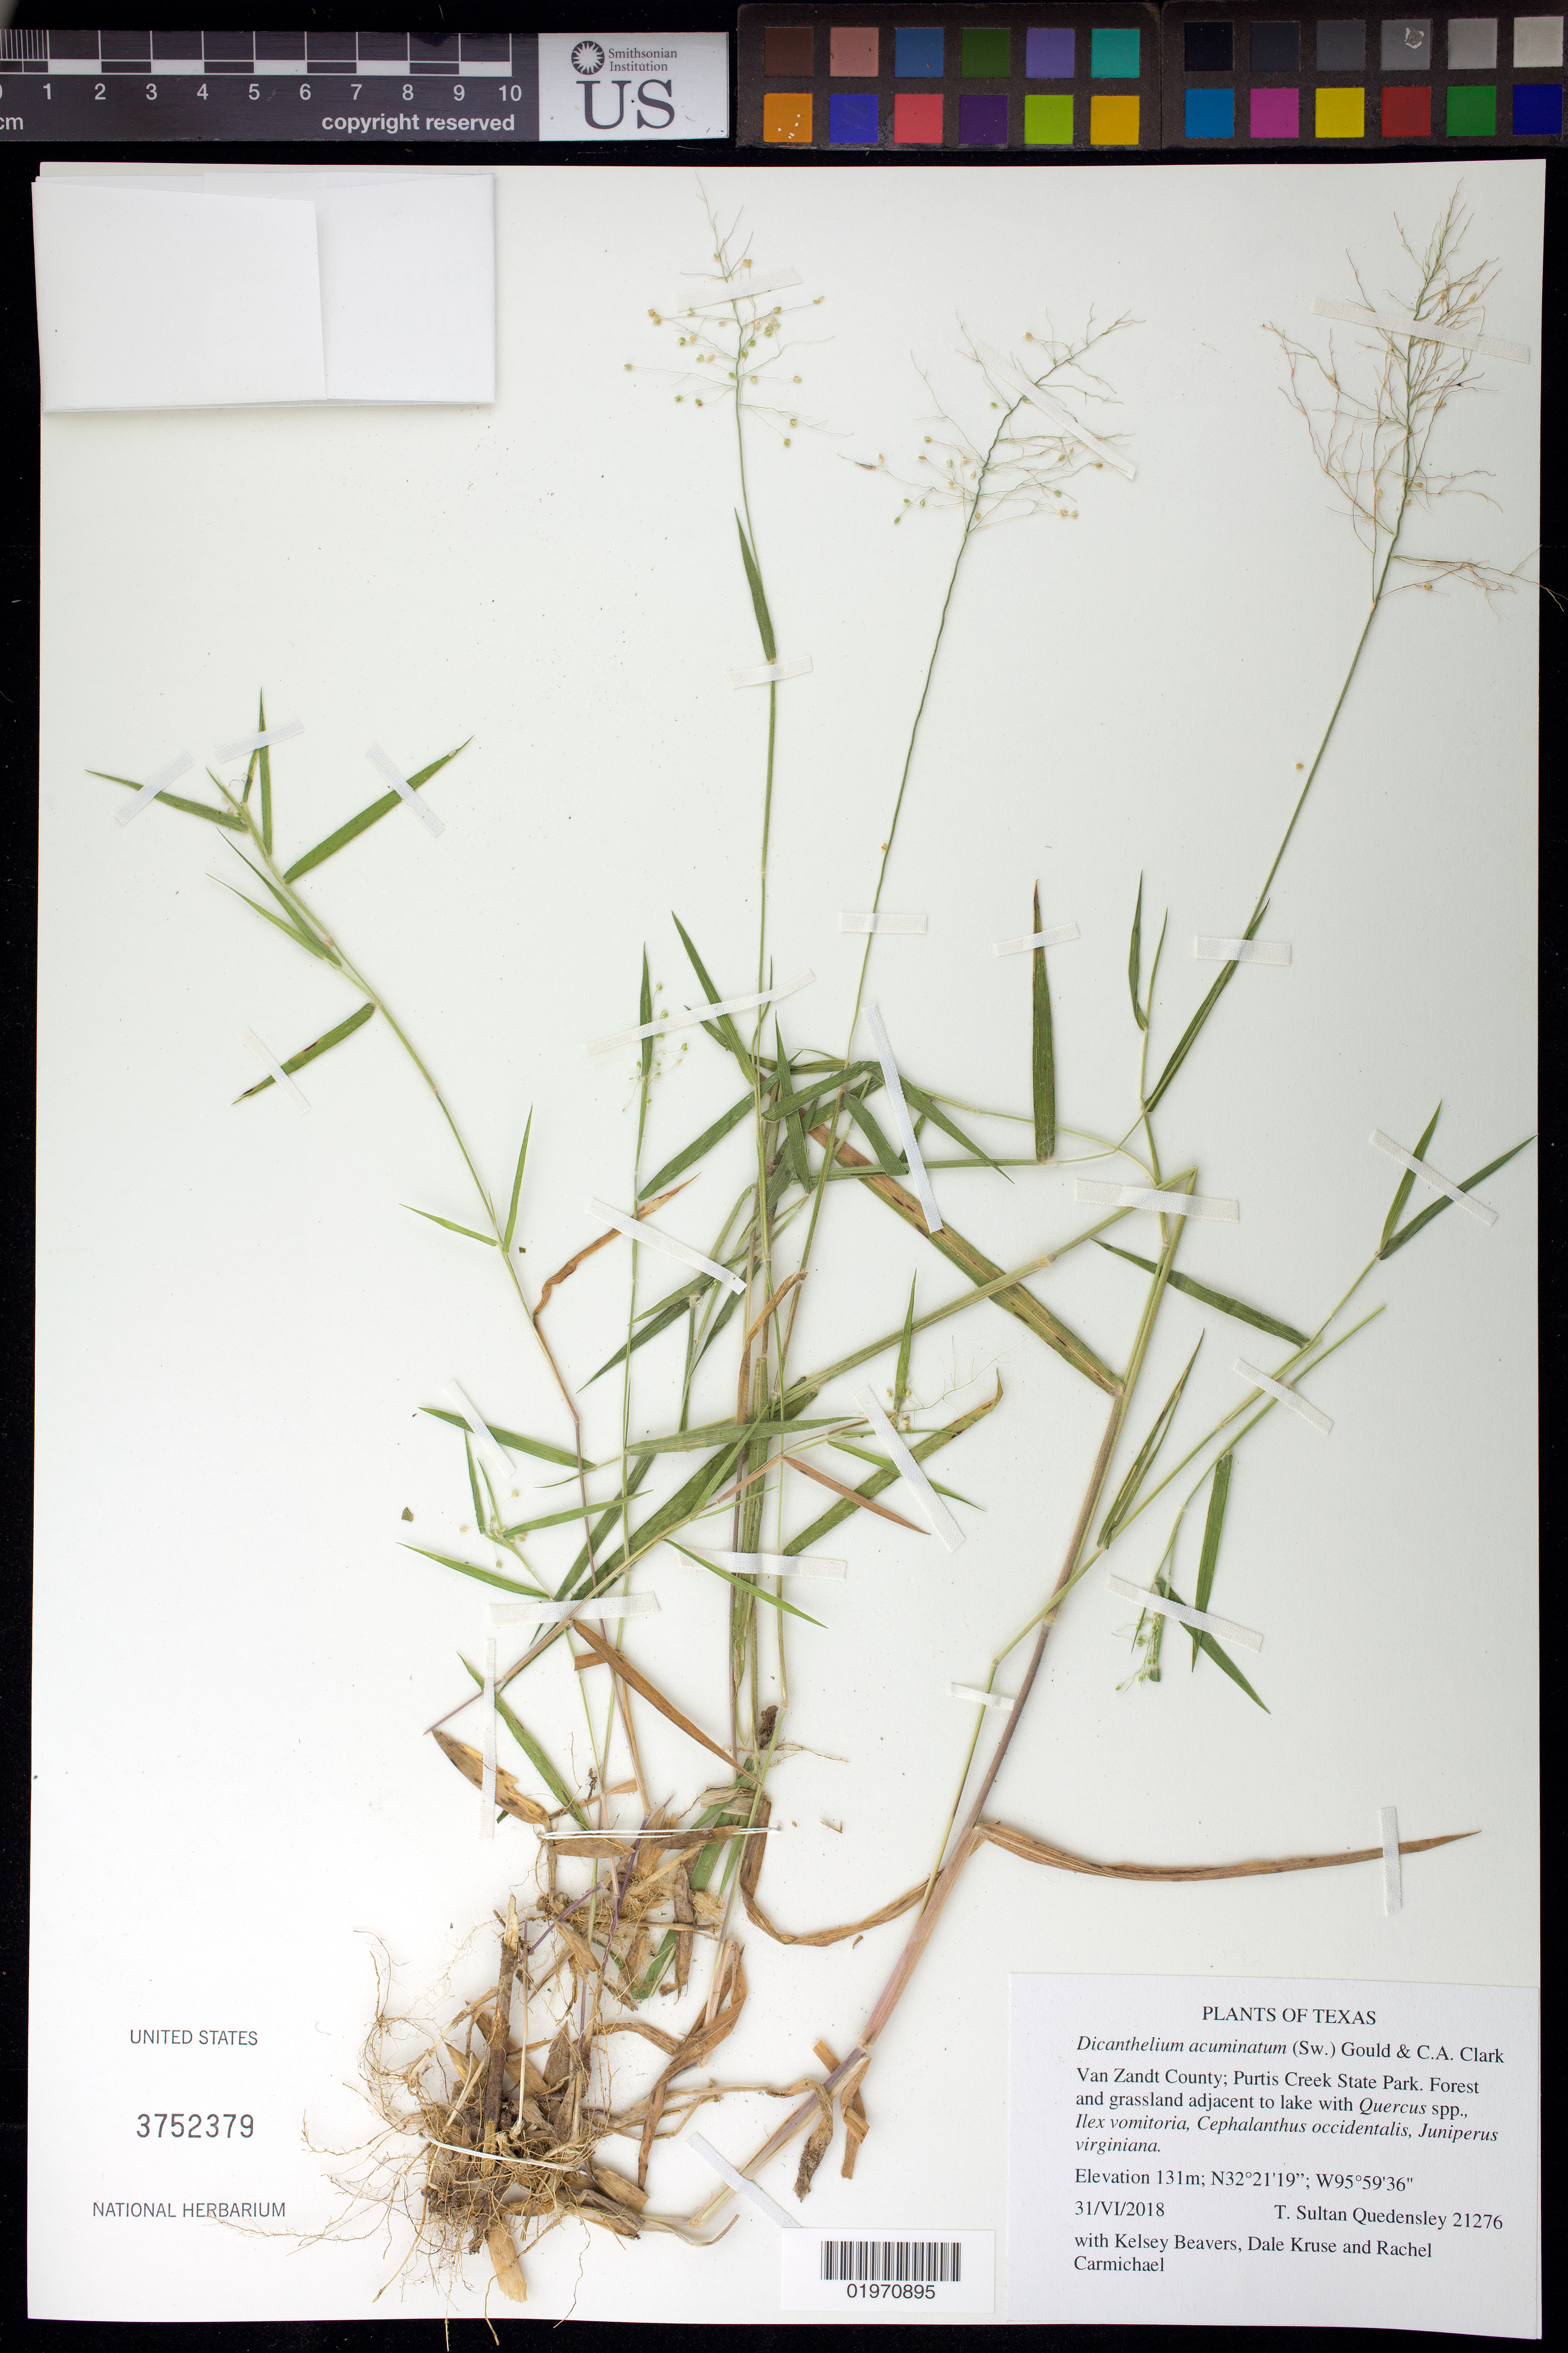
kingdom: Plantae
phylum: Tracheophyta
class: Liliopsida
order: Poales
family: Poaceae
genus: Dichanthelium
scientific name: Dichanthelium acuminatum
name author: (Sw.) Gould & C.A. Clark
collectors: T. S. Quedensley, K. Beavers, D. Kruse & R. Carmichael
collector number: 21276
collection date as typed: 30 Jun 2018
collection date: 2018-06-30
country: United States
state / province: Texas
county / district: Van Zaudt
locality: Purtis Creek State Park.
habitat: Forest and grassland adjacent to lake with Quercus spp., Ilex vomitoria, Cephalanthus occidentalis, Juniperus virginiana.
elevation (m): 131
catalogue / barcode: US 3752379